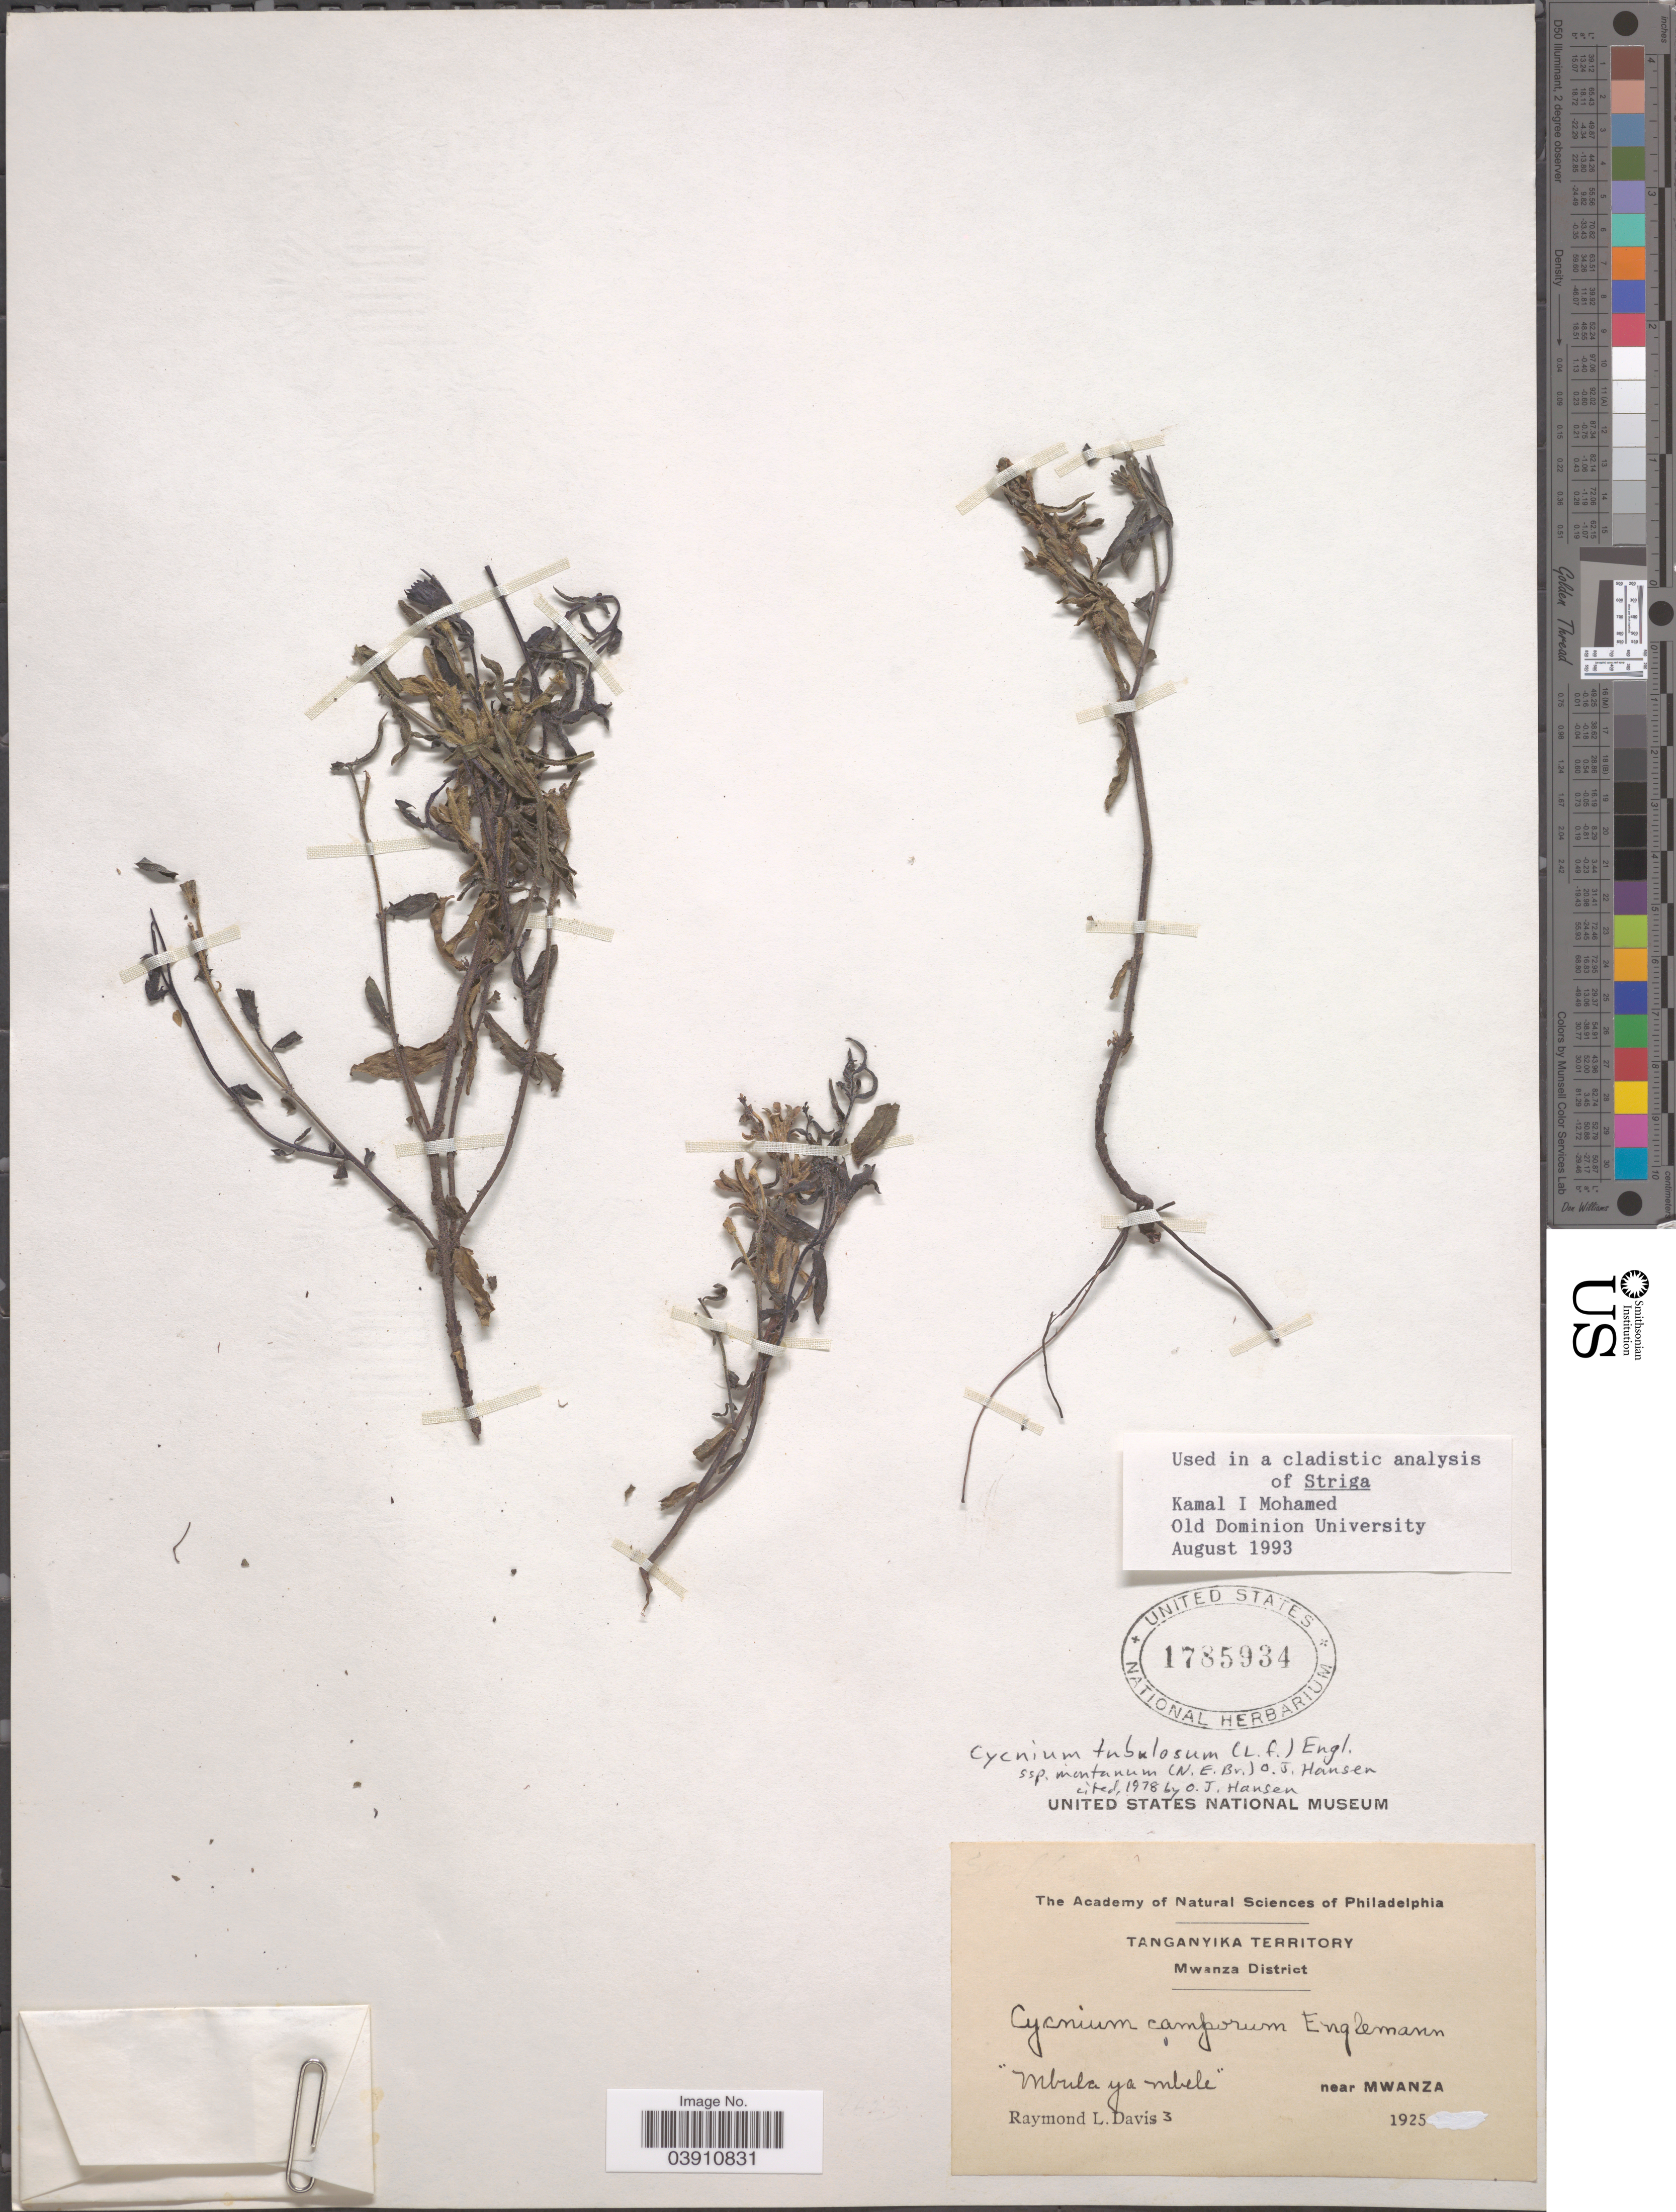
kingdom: Plantae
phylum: Tracheophyta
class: Magnoliopsida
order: Lamiales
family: Orobanchaceae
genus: Cycnium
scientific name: Cycnium tubulosum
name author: (L. f.) Engl.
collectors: R. Davis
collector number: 3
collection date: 1925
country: Tanzania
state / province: Mwanza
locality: Tanganyika Territory. Mwanza District. "Mbula ya mbele" near Mwanza.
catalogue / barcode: US 1785934